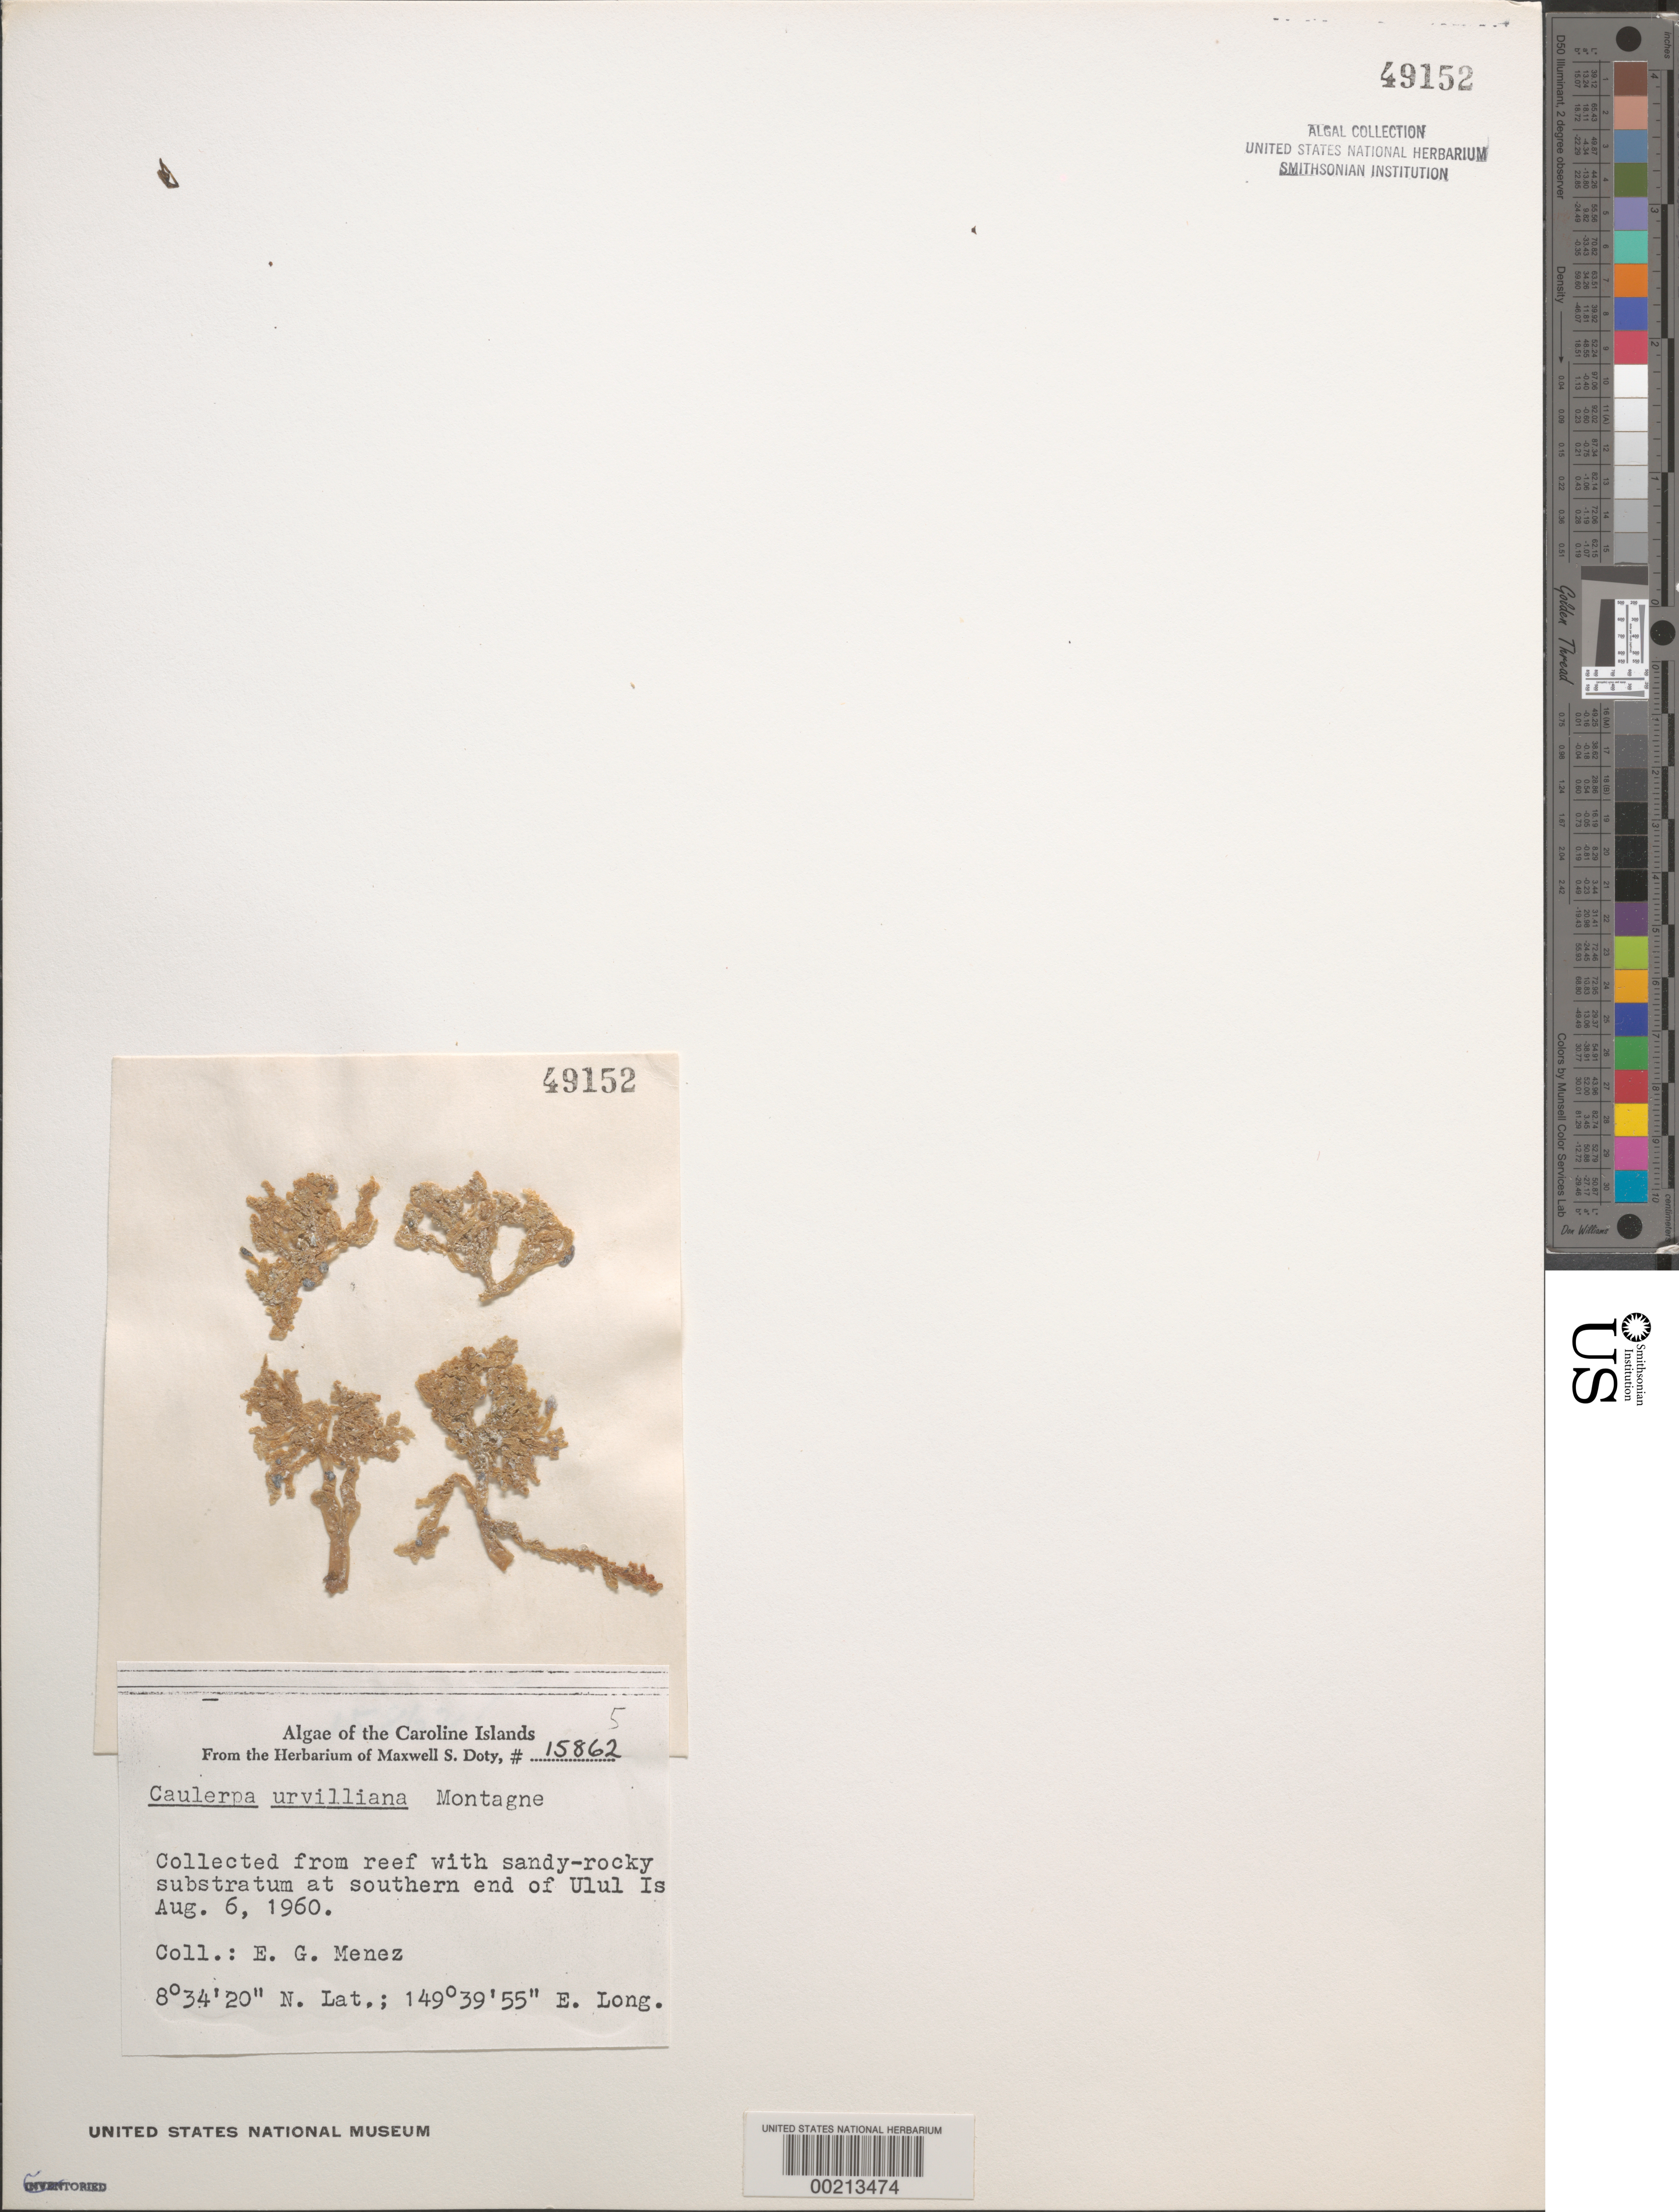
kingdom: Plantae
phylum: Chlorophyta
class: Ulvophyceae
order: Bryopsidales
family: Caulerpaceae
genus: Caulerpa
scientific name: Caulerpa urvilleana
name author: Mont.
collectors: Meñez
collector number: MSD 15862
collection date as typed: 06 Aug 1960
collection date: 1960-08-06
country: Micronesia, Federated States of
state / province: Truk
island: Namonuito Atoll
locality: Ulal Islet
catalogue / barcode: US 49152